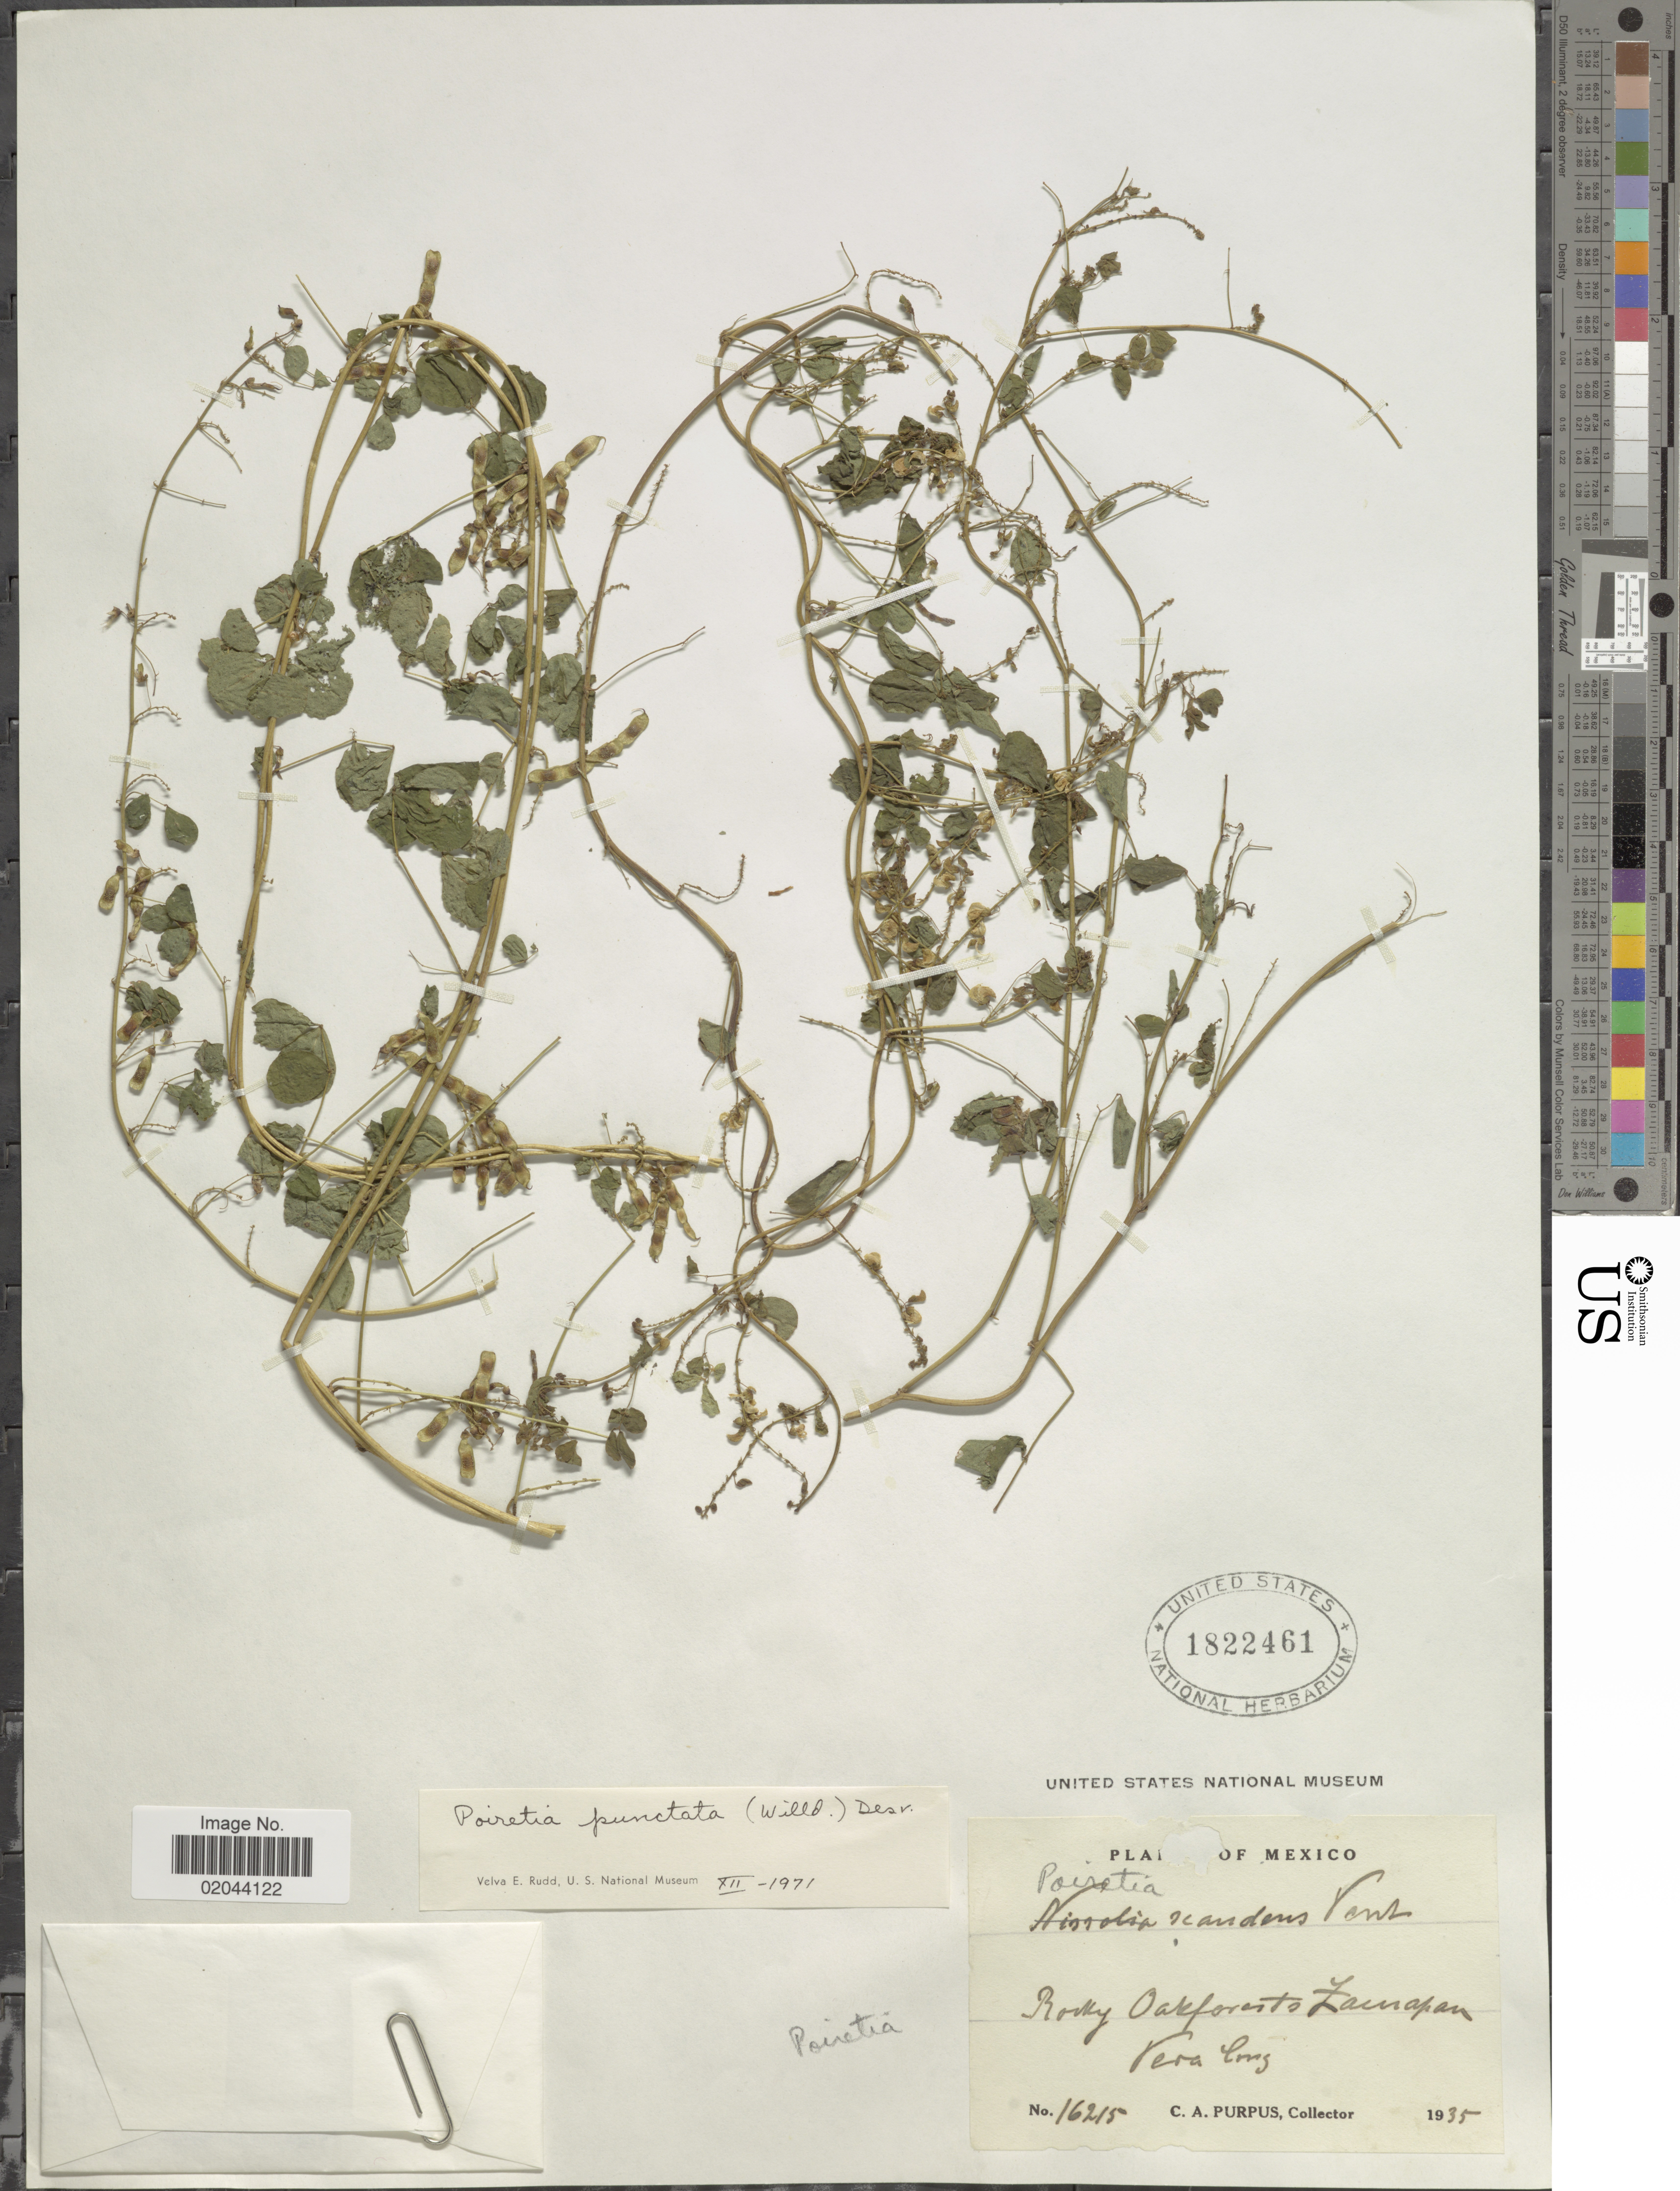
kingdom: Plantae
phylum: Tracheophyta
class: Magnoliopsida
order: Fabales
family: Fabaceae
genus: Poiretia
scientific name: Poiretia scandens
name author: Vent.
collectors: C. A. Purpus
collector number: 16215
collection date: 1935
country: Mexico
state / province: Veracruz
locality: Rocky Oak forest Zacuapan, Vera Cruz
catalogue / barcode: US 1822461